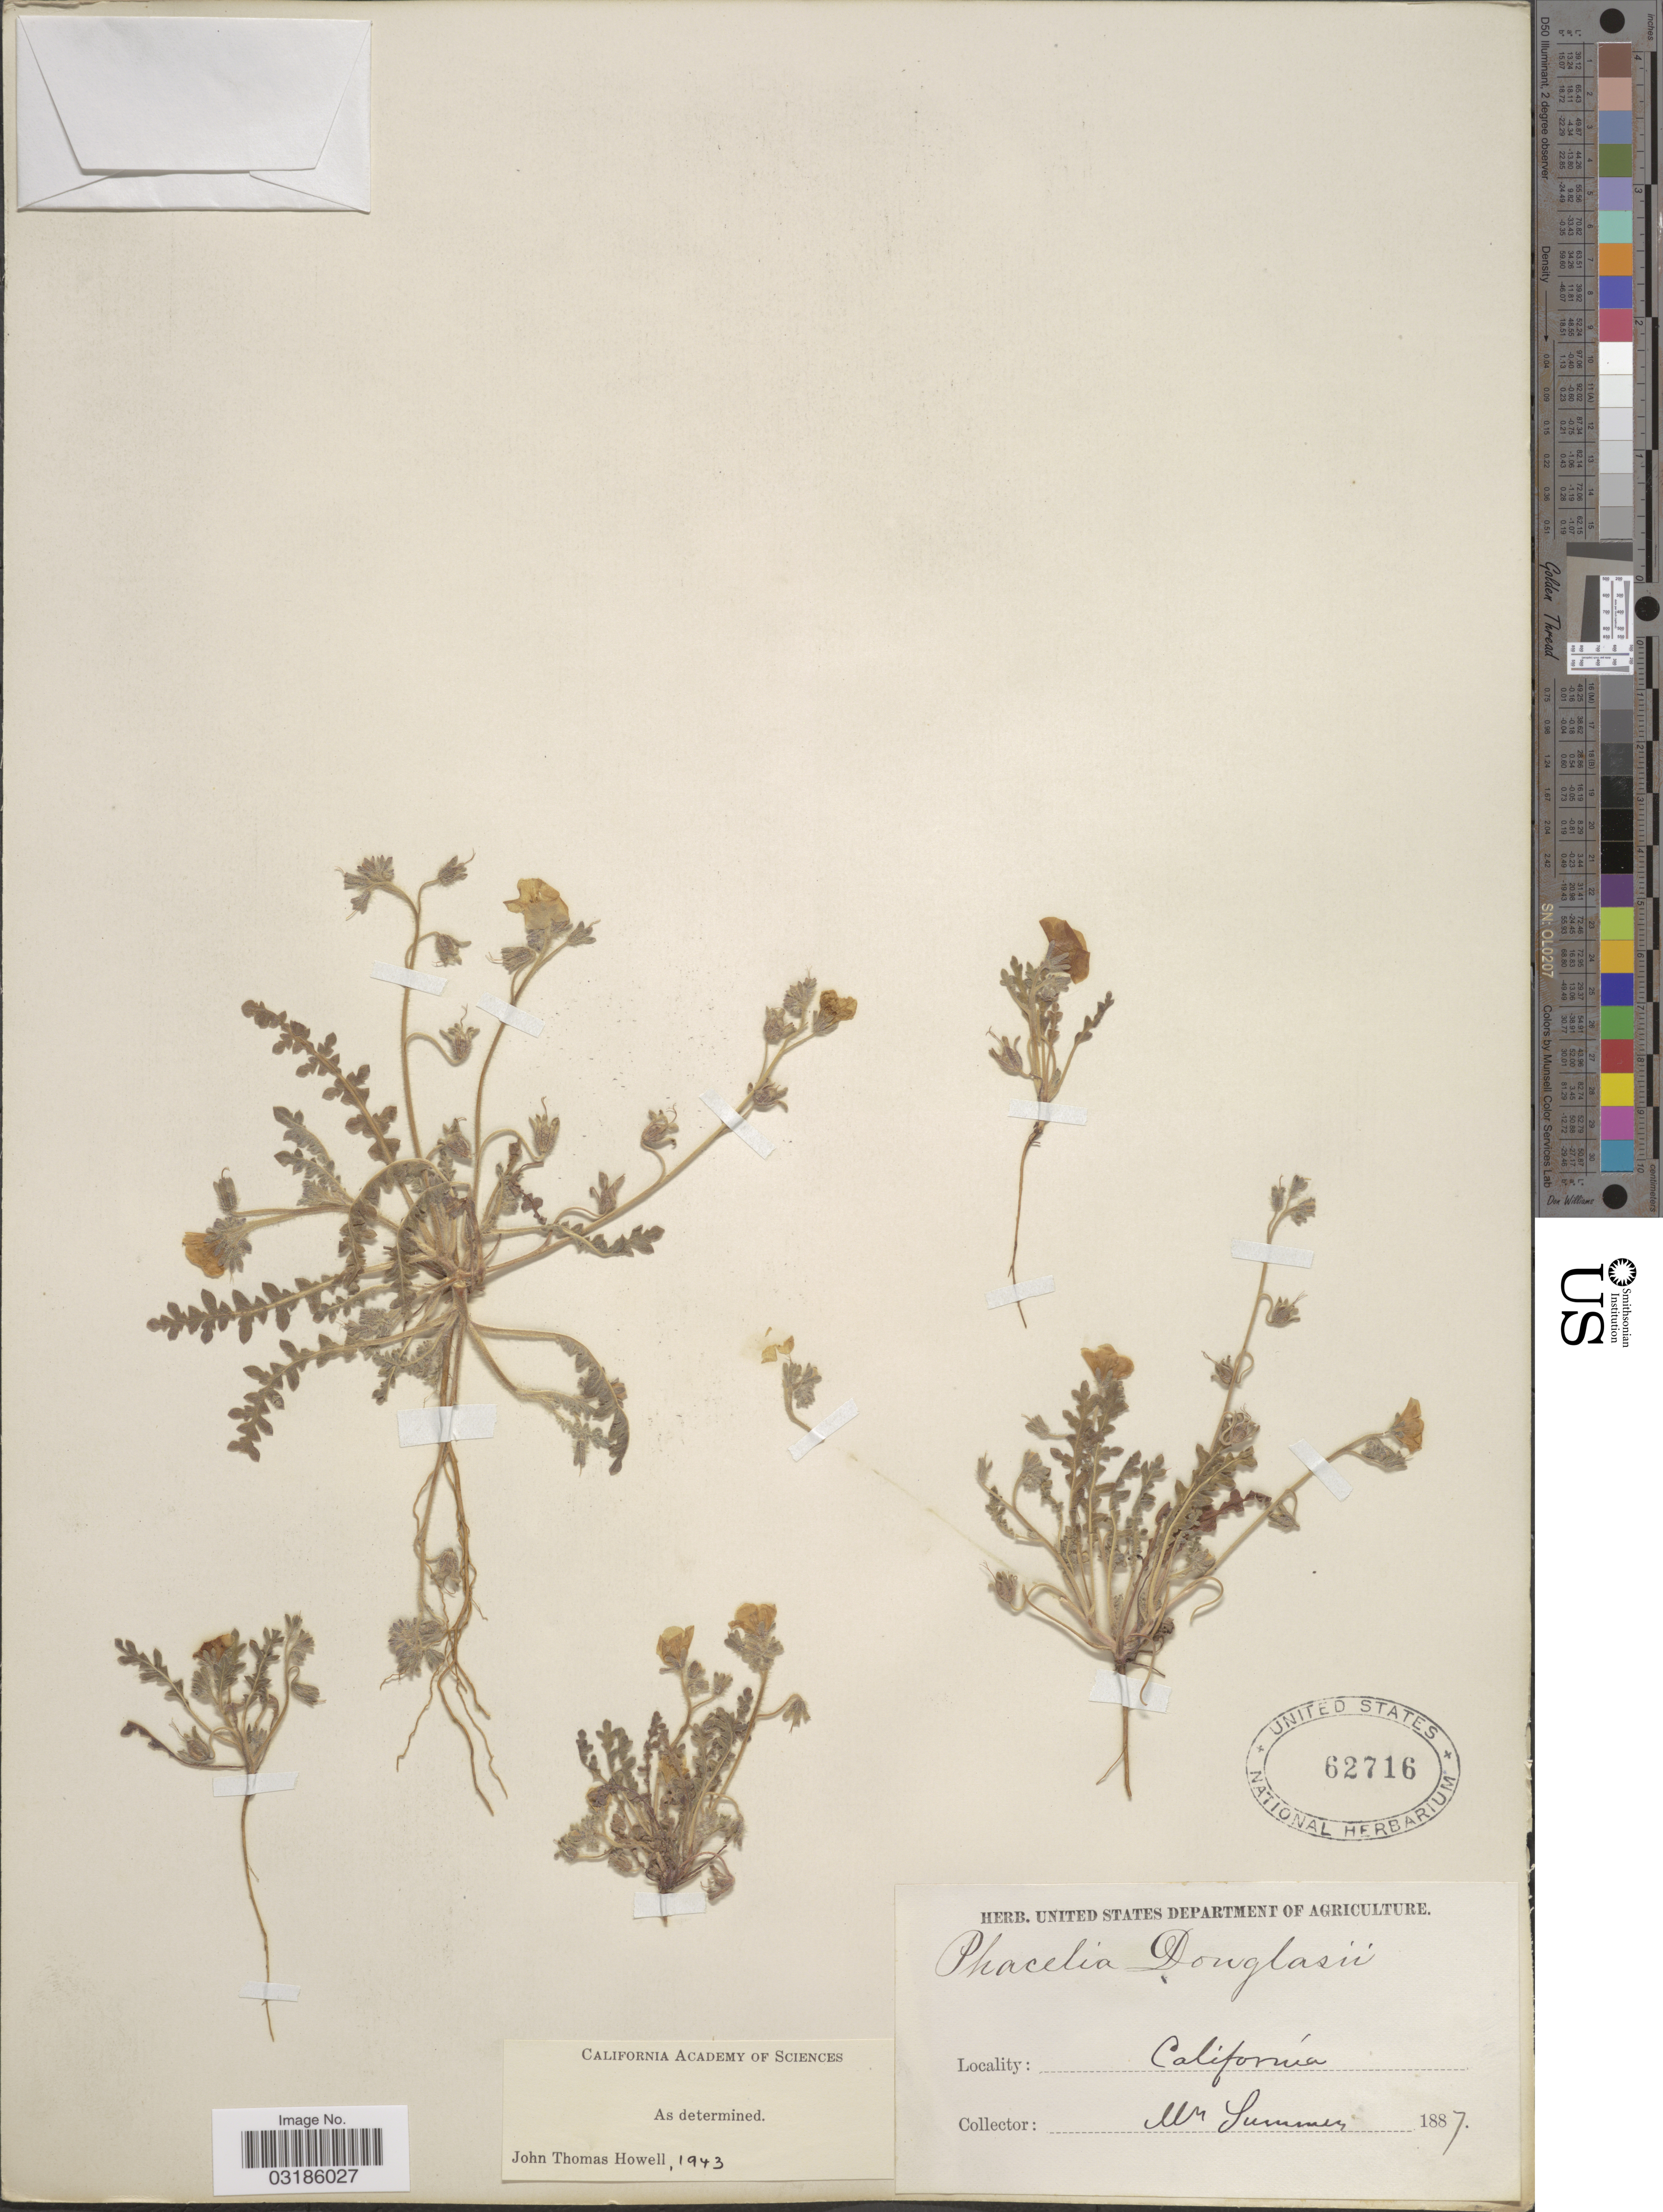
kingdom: Plantae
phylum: Tracheophyta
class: Magnoliopsida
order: Boraginales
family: Hydrophyllaceae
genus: Phacelia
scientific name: Phacelia douglasii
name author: (Benth.) Torr.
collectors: Summer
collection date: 1887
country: United States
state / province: California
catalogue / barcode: US 62716